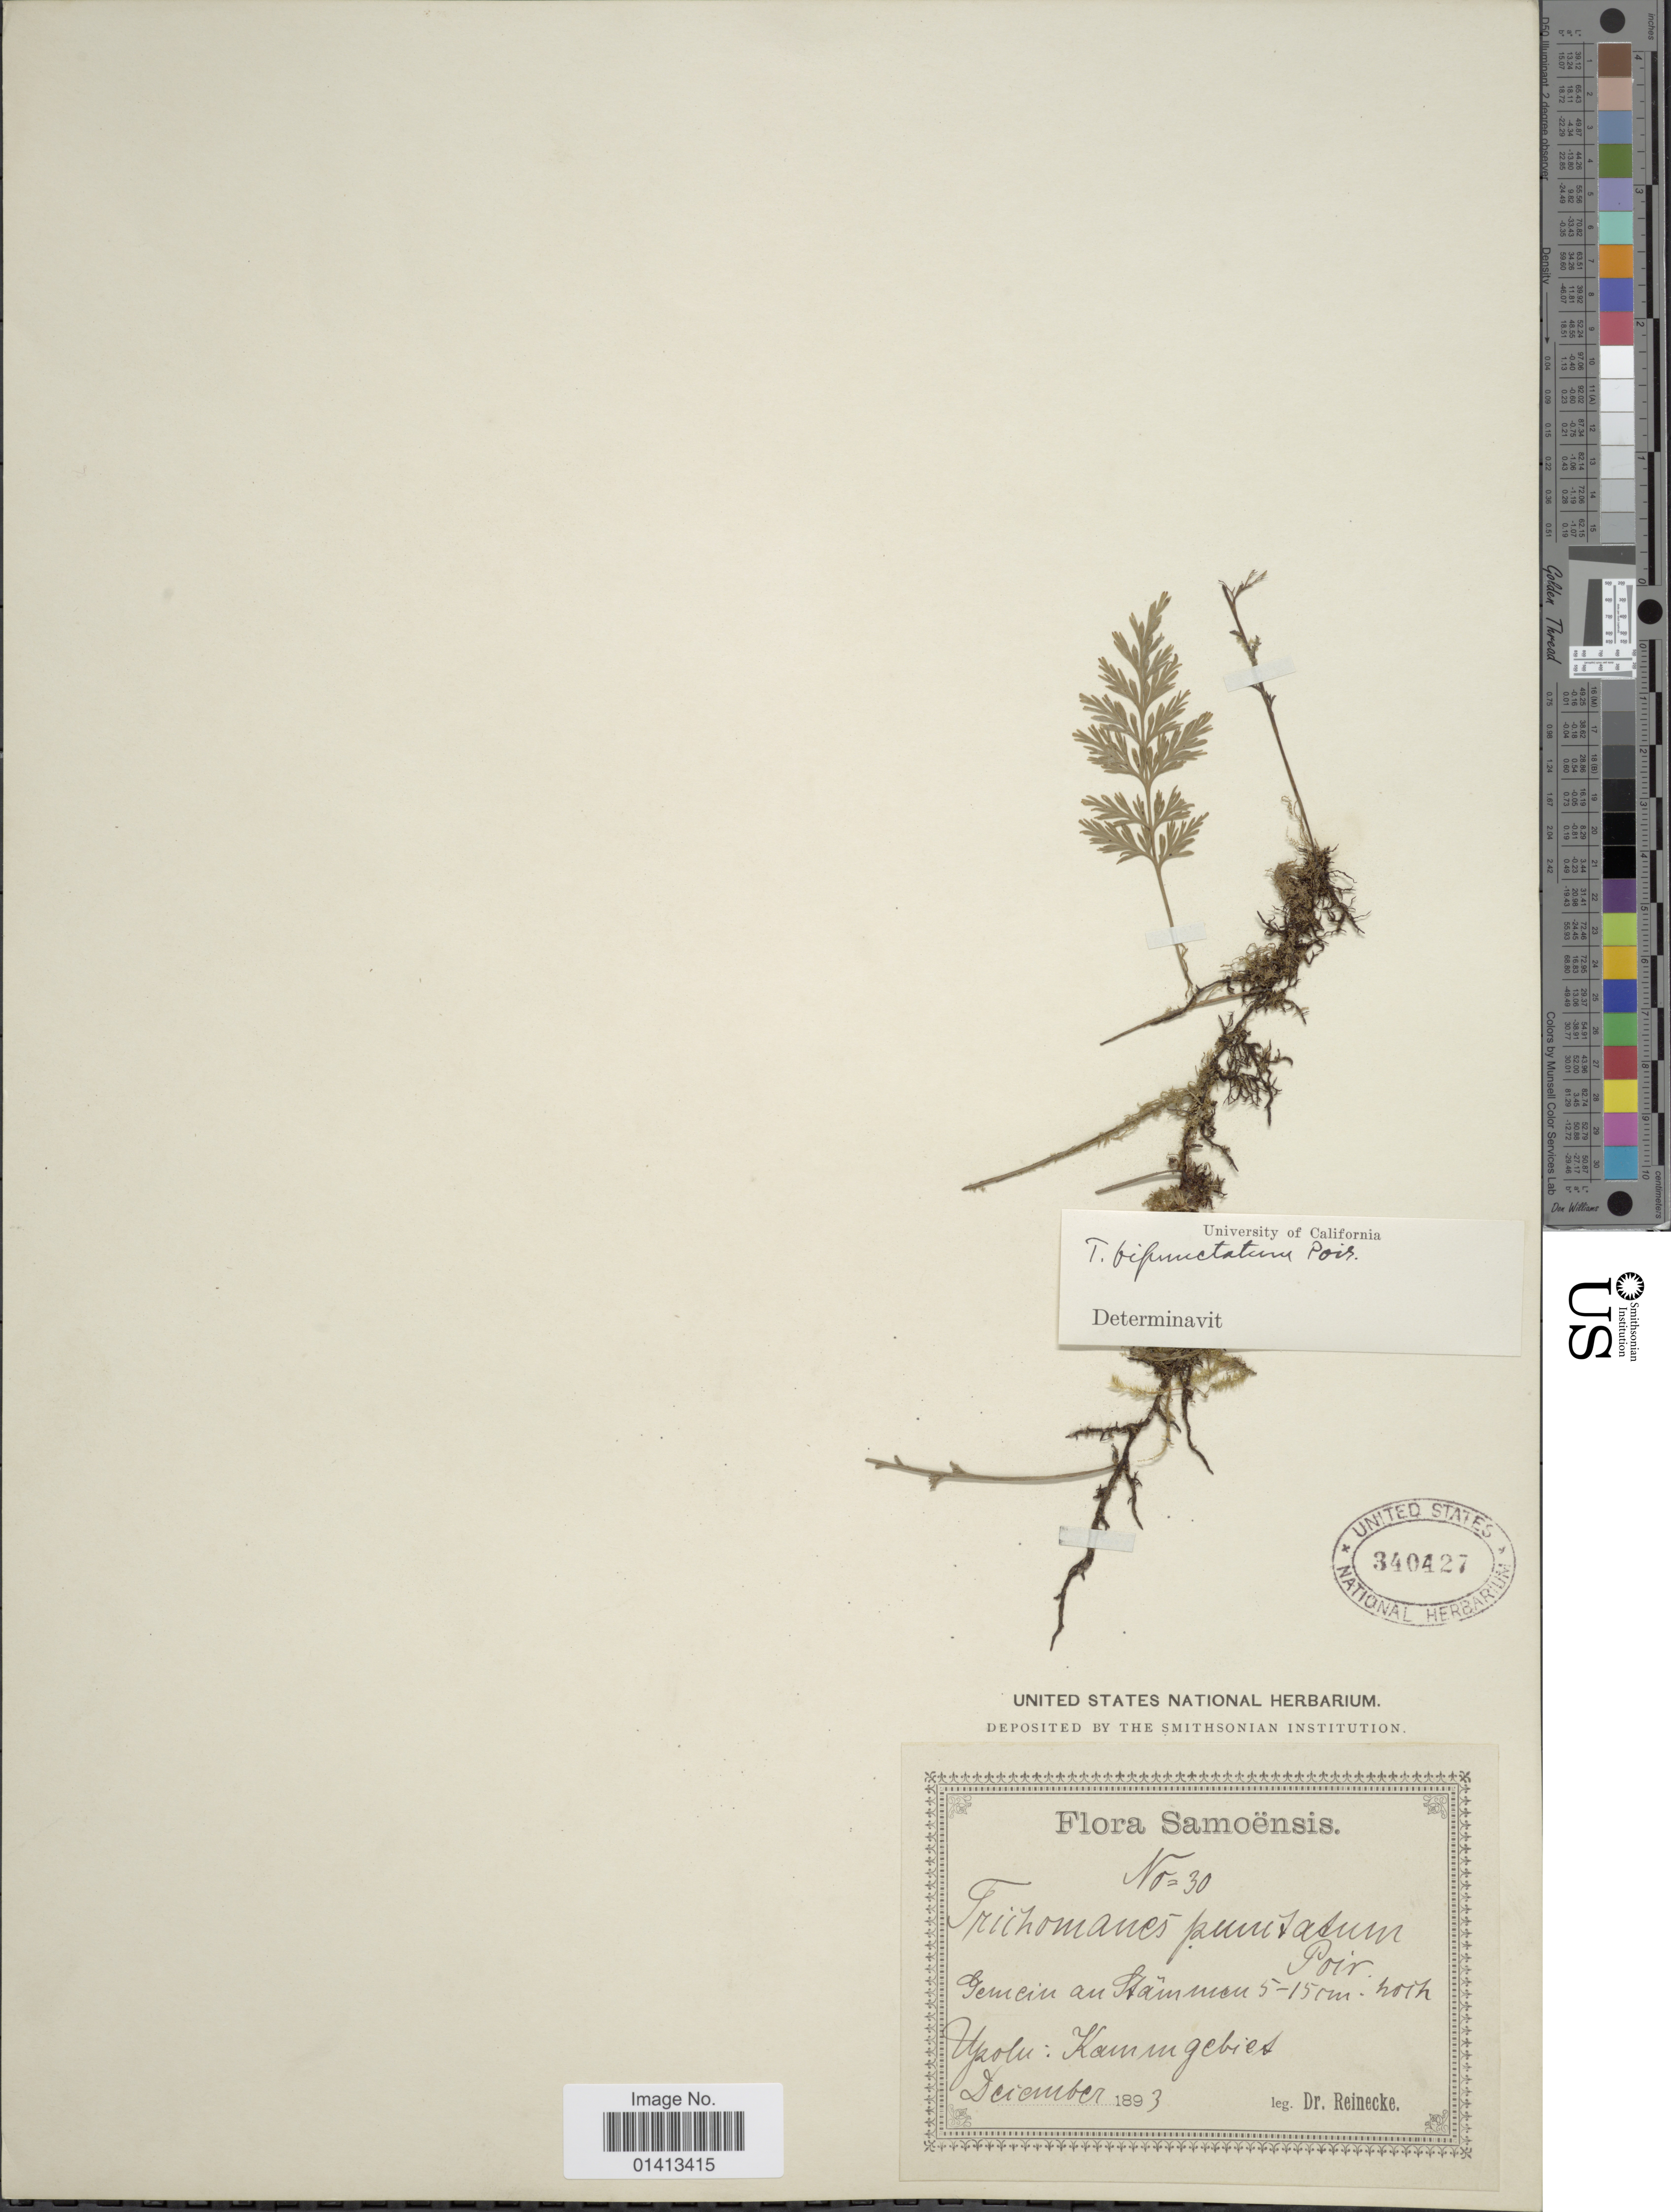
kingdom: Plantae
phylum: Tracheophyta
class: Polypodiopsida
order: Hymenophyllales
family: Hymenophyllaceae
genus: Crepidomanes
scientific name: Crepidomanes bipunctatum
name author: (Poir.) Copel.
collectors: -- Reinecke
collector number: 30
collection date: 1893-12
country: Samoa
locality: Samoënsis, Upolu: Kammgebiet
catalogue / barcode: US 340427